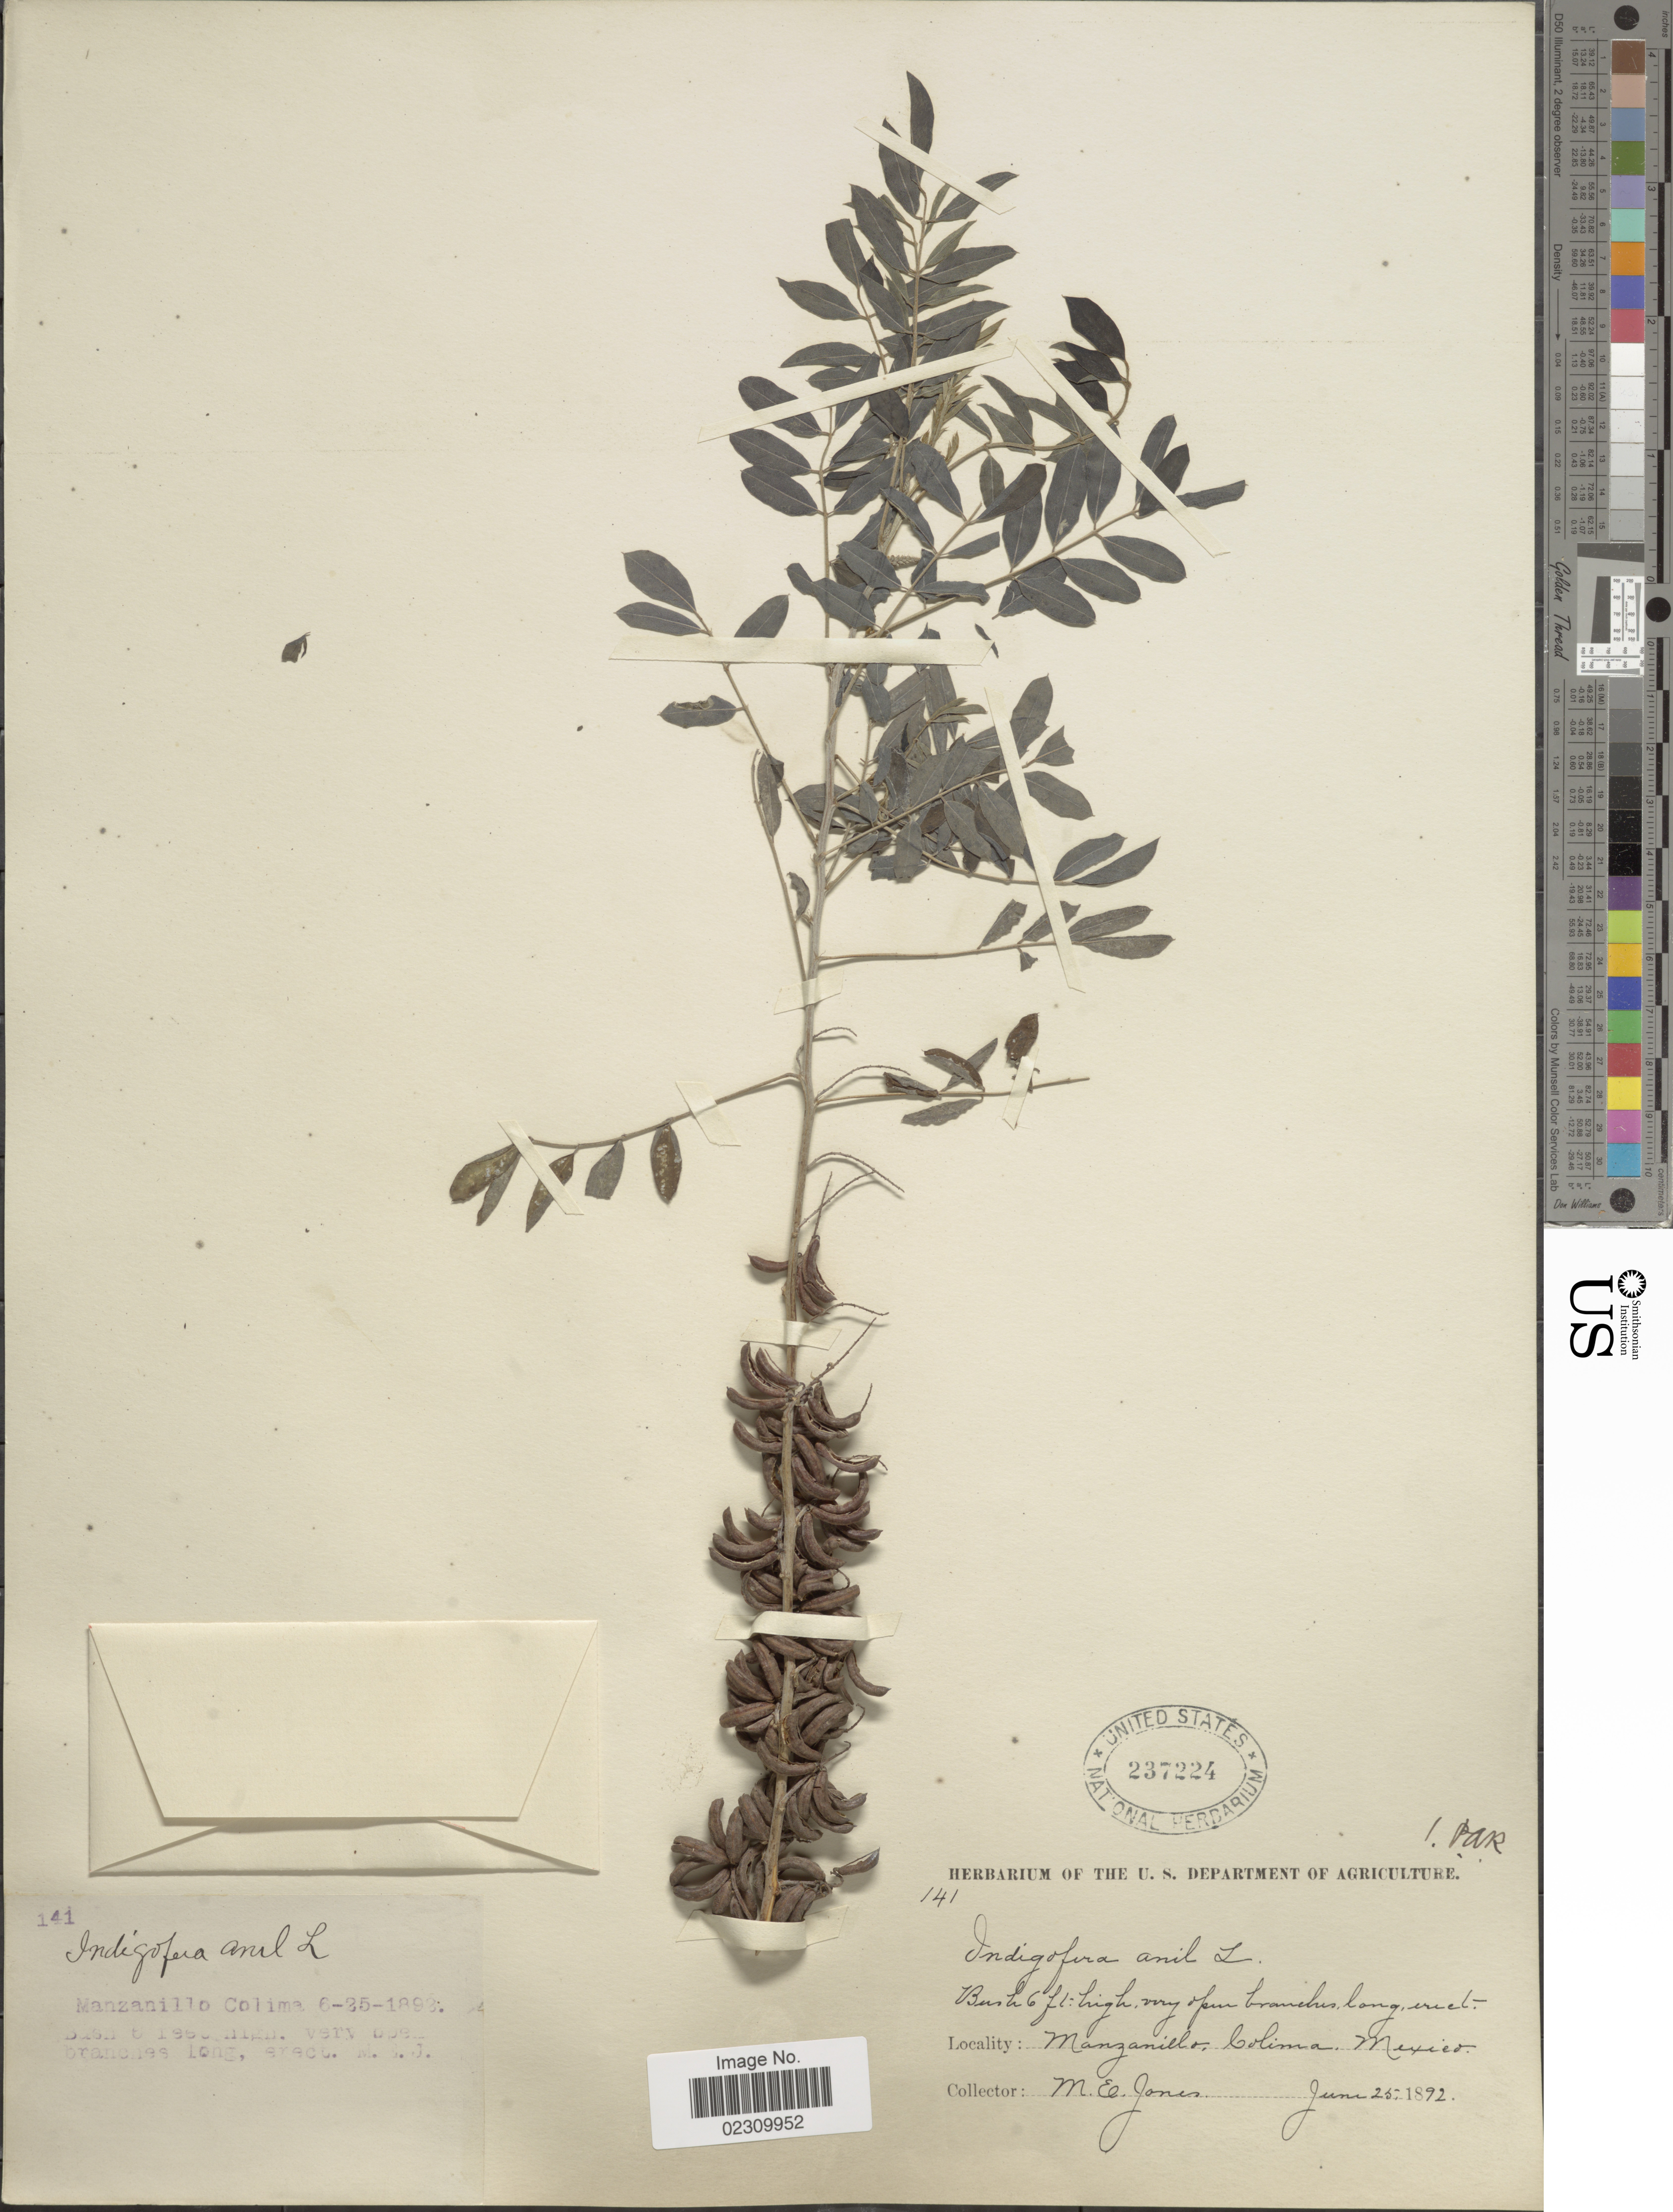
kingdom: Plantae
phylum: Tracheophyta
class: Magnoliopsida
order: Fabales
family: Fabaceae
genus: Indigofera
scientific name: Indigofera suffruticosa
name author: Mill.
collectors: M. E. Jones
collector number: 141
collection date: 1892-06-25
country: Mexico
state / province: Colima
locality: Manzanillo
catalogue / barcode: US 237224